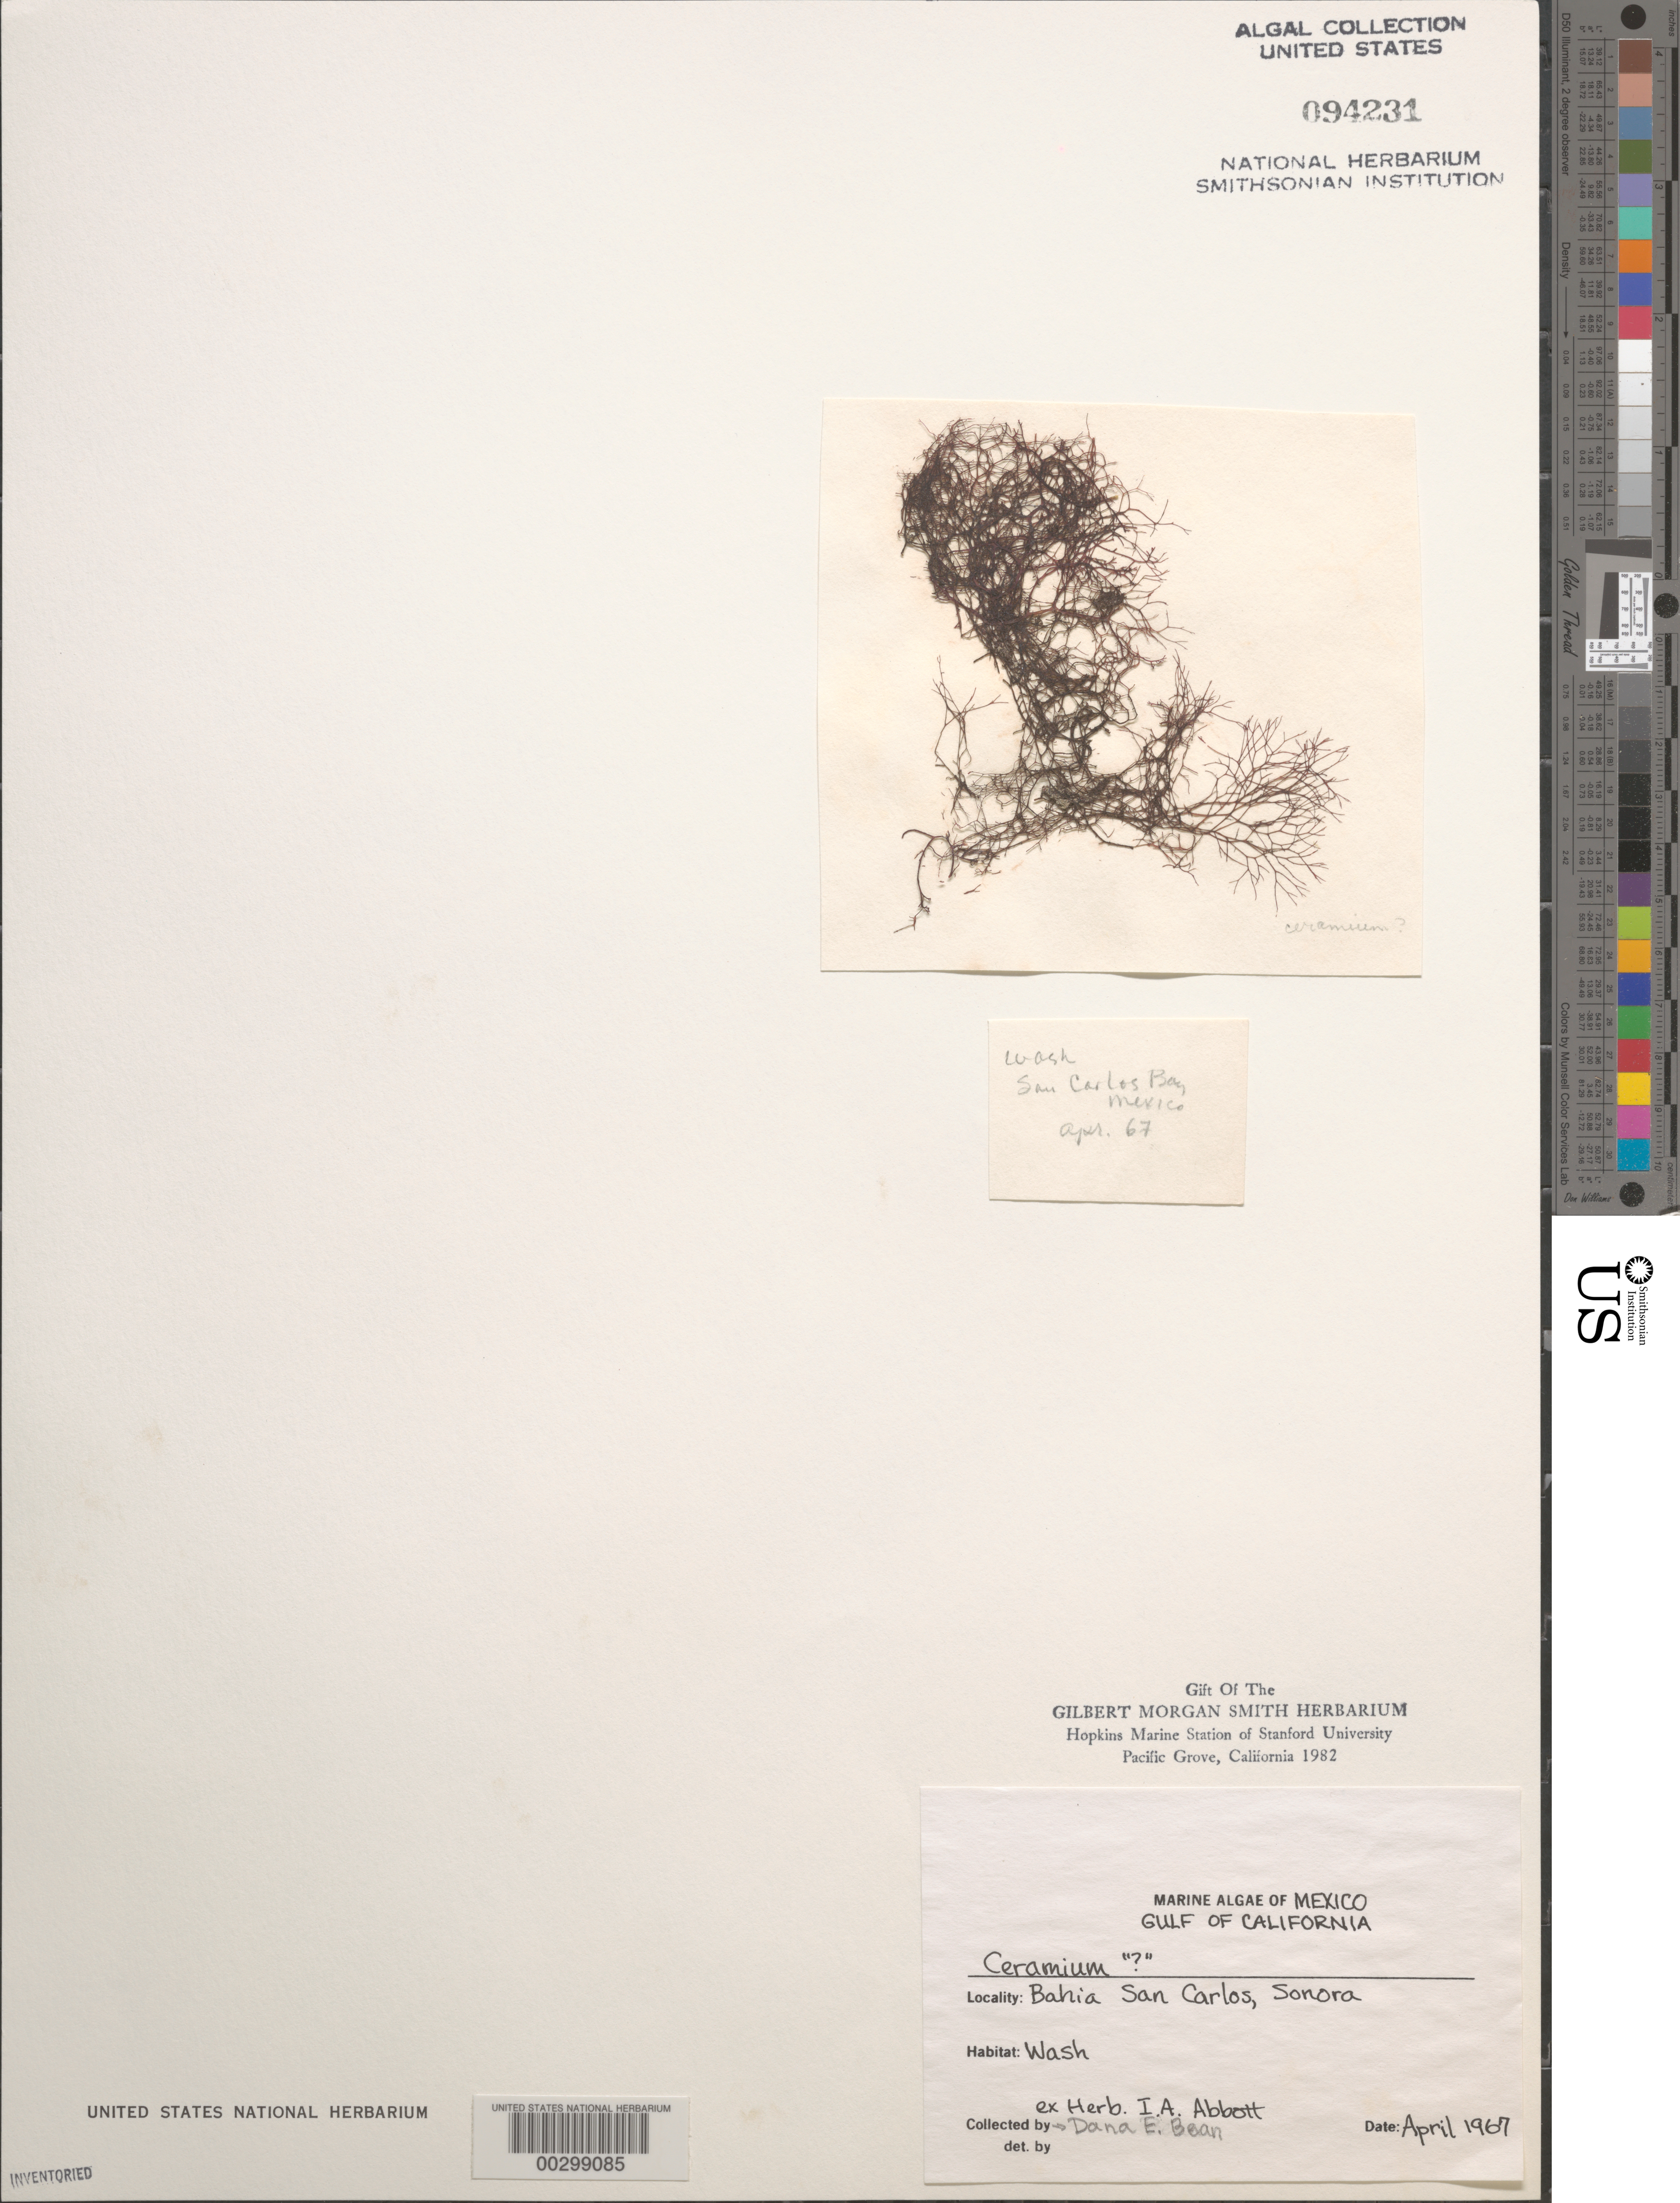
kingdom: Plantae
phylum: Rhodophyta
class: Florideophyceae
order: Ceramiales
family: Ceramiaceae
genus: Ceramium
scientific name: Ceramium sp.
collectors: D. Bean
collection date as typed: Apr 1967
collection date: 1967-04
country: Mexico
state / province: Sonora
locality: Bahia San Carlos (San Carlos Bay)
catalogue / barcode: US 94231